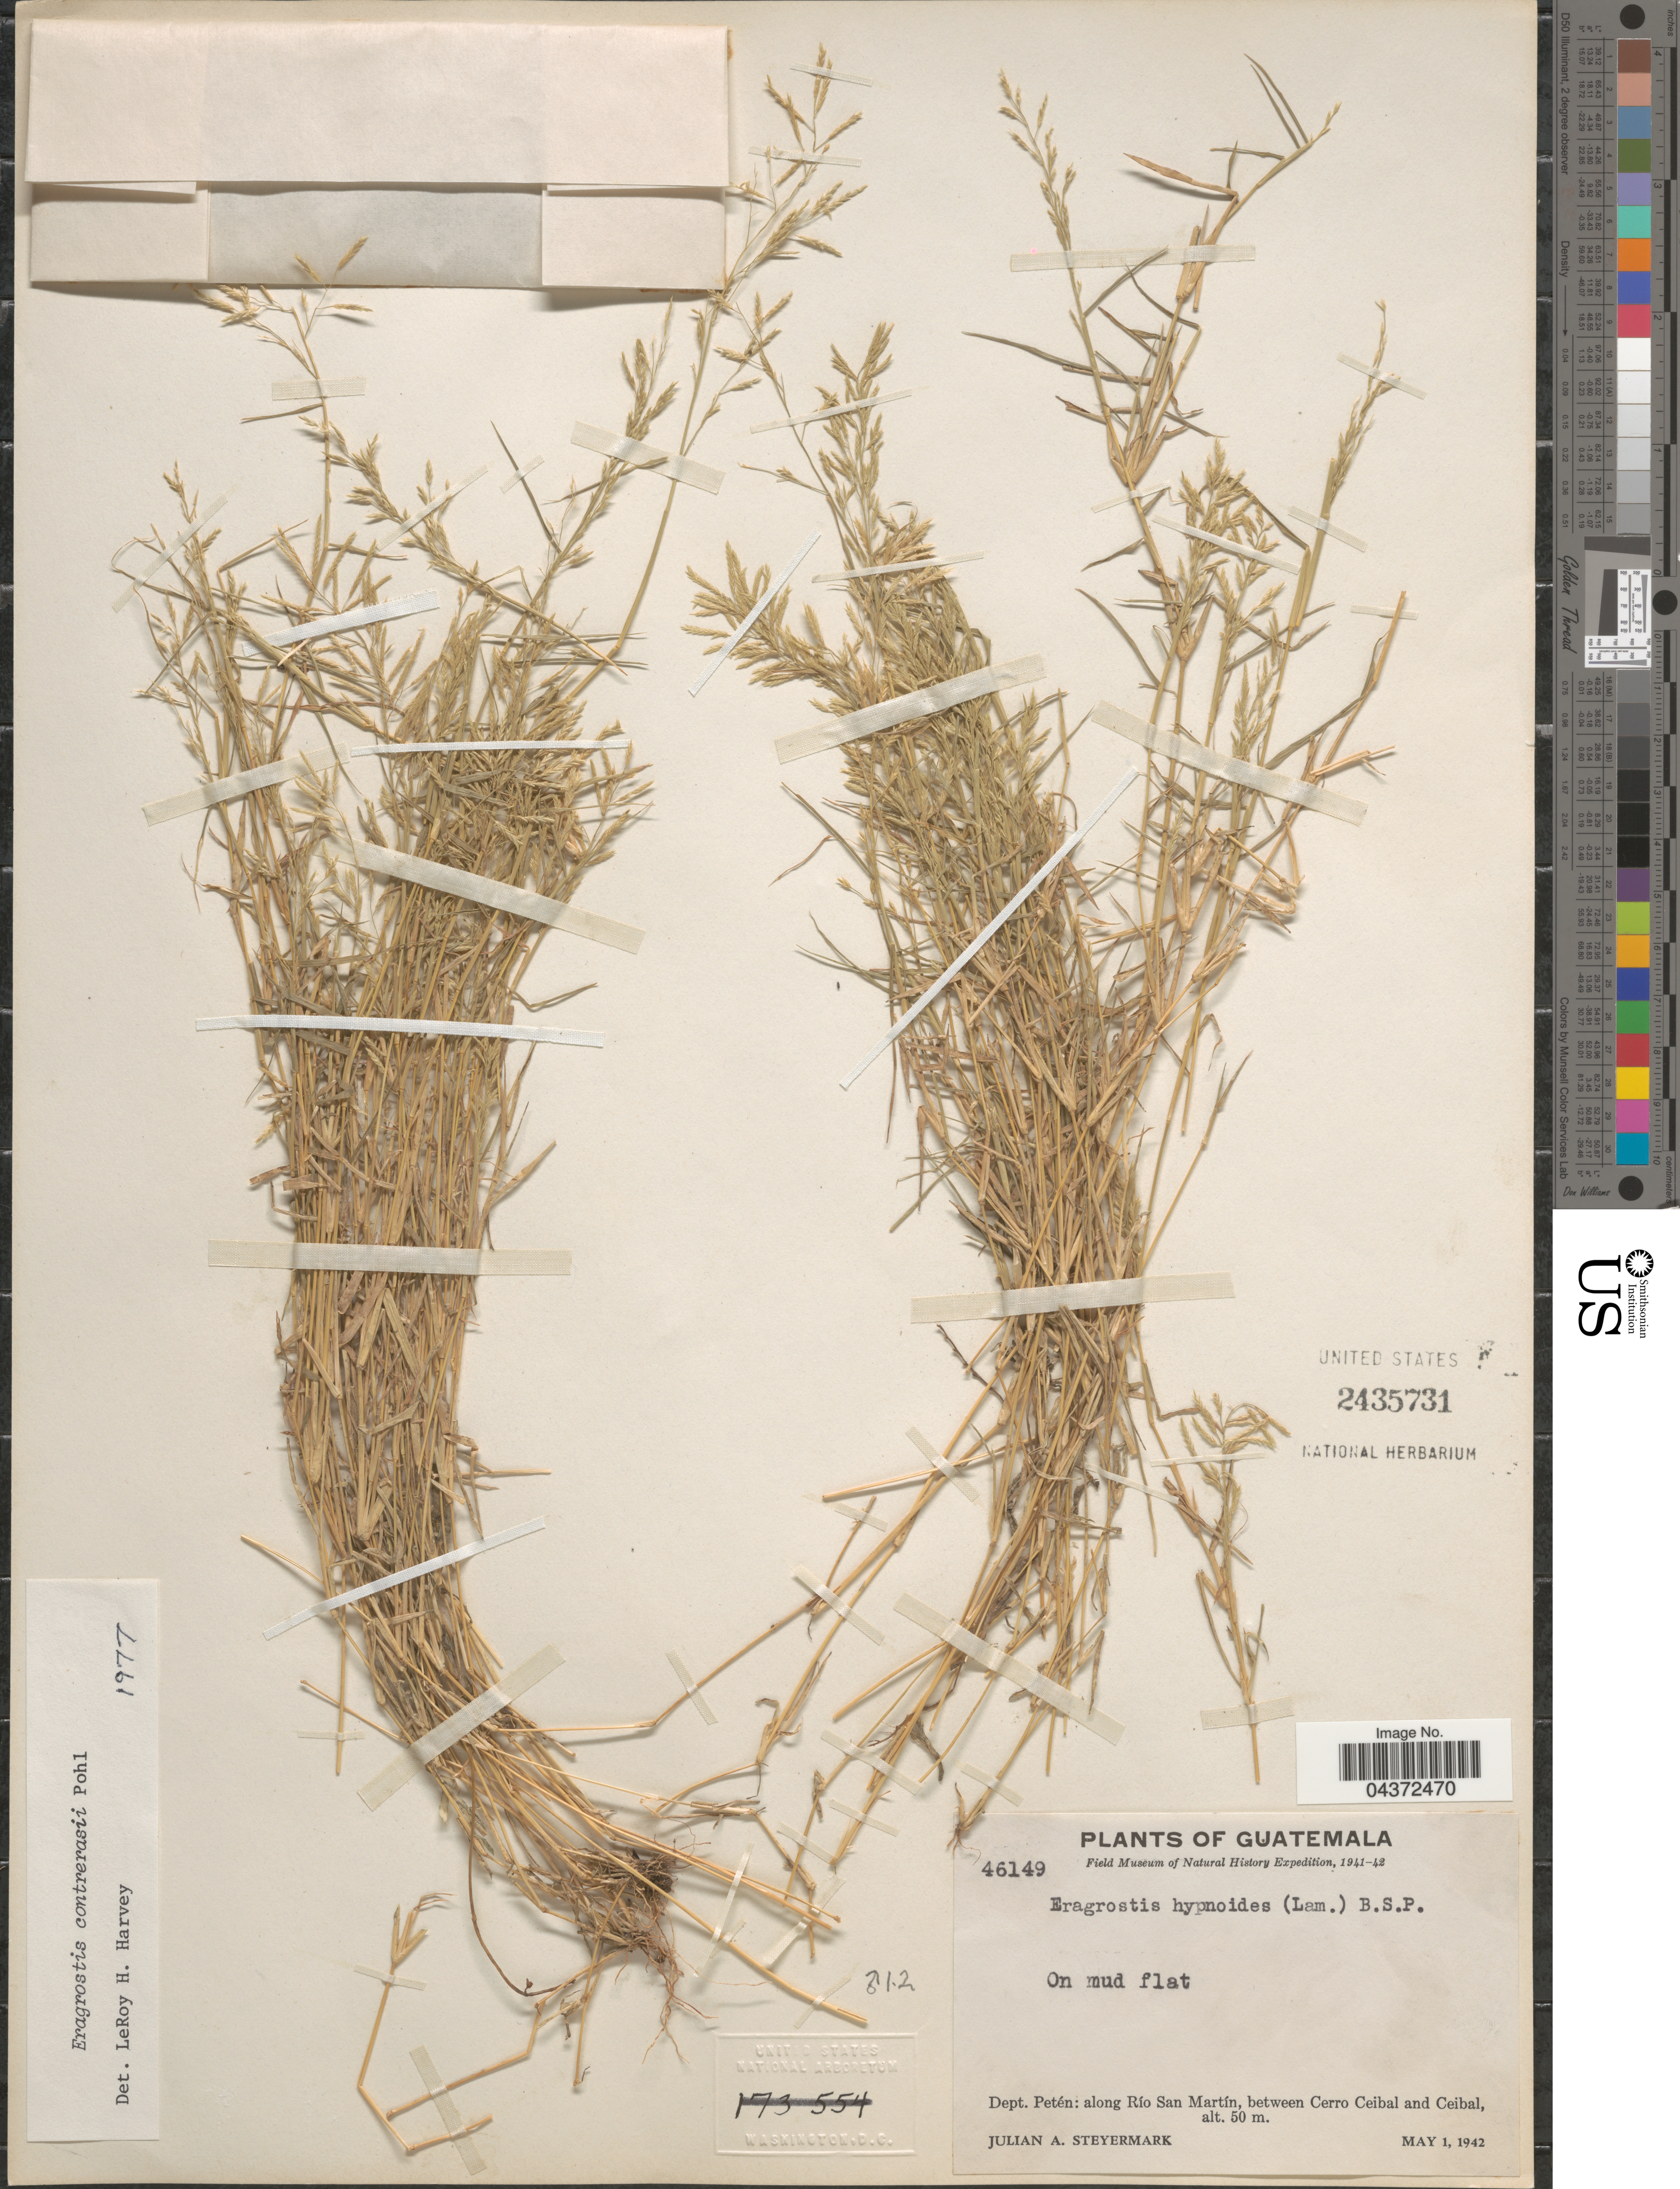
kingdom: Plantae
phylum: Tracheophyta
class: Liliopsida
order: Poales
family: Poaceae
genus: Eragrostis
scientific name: Eragrostis contrerasii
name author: R.W. Pohl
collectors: J. Steyermark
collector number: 46149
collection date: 1942-05-01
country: Guatemala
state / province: El Peten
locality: Field Museum of Natural History Expedition, 1941-42. Dept. Petén: along Río San Martín, between Cerro Ceibal and Ceibal.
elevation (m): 50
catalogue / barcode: US 2435731